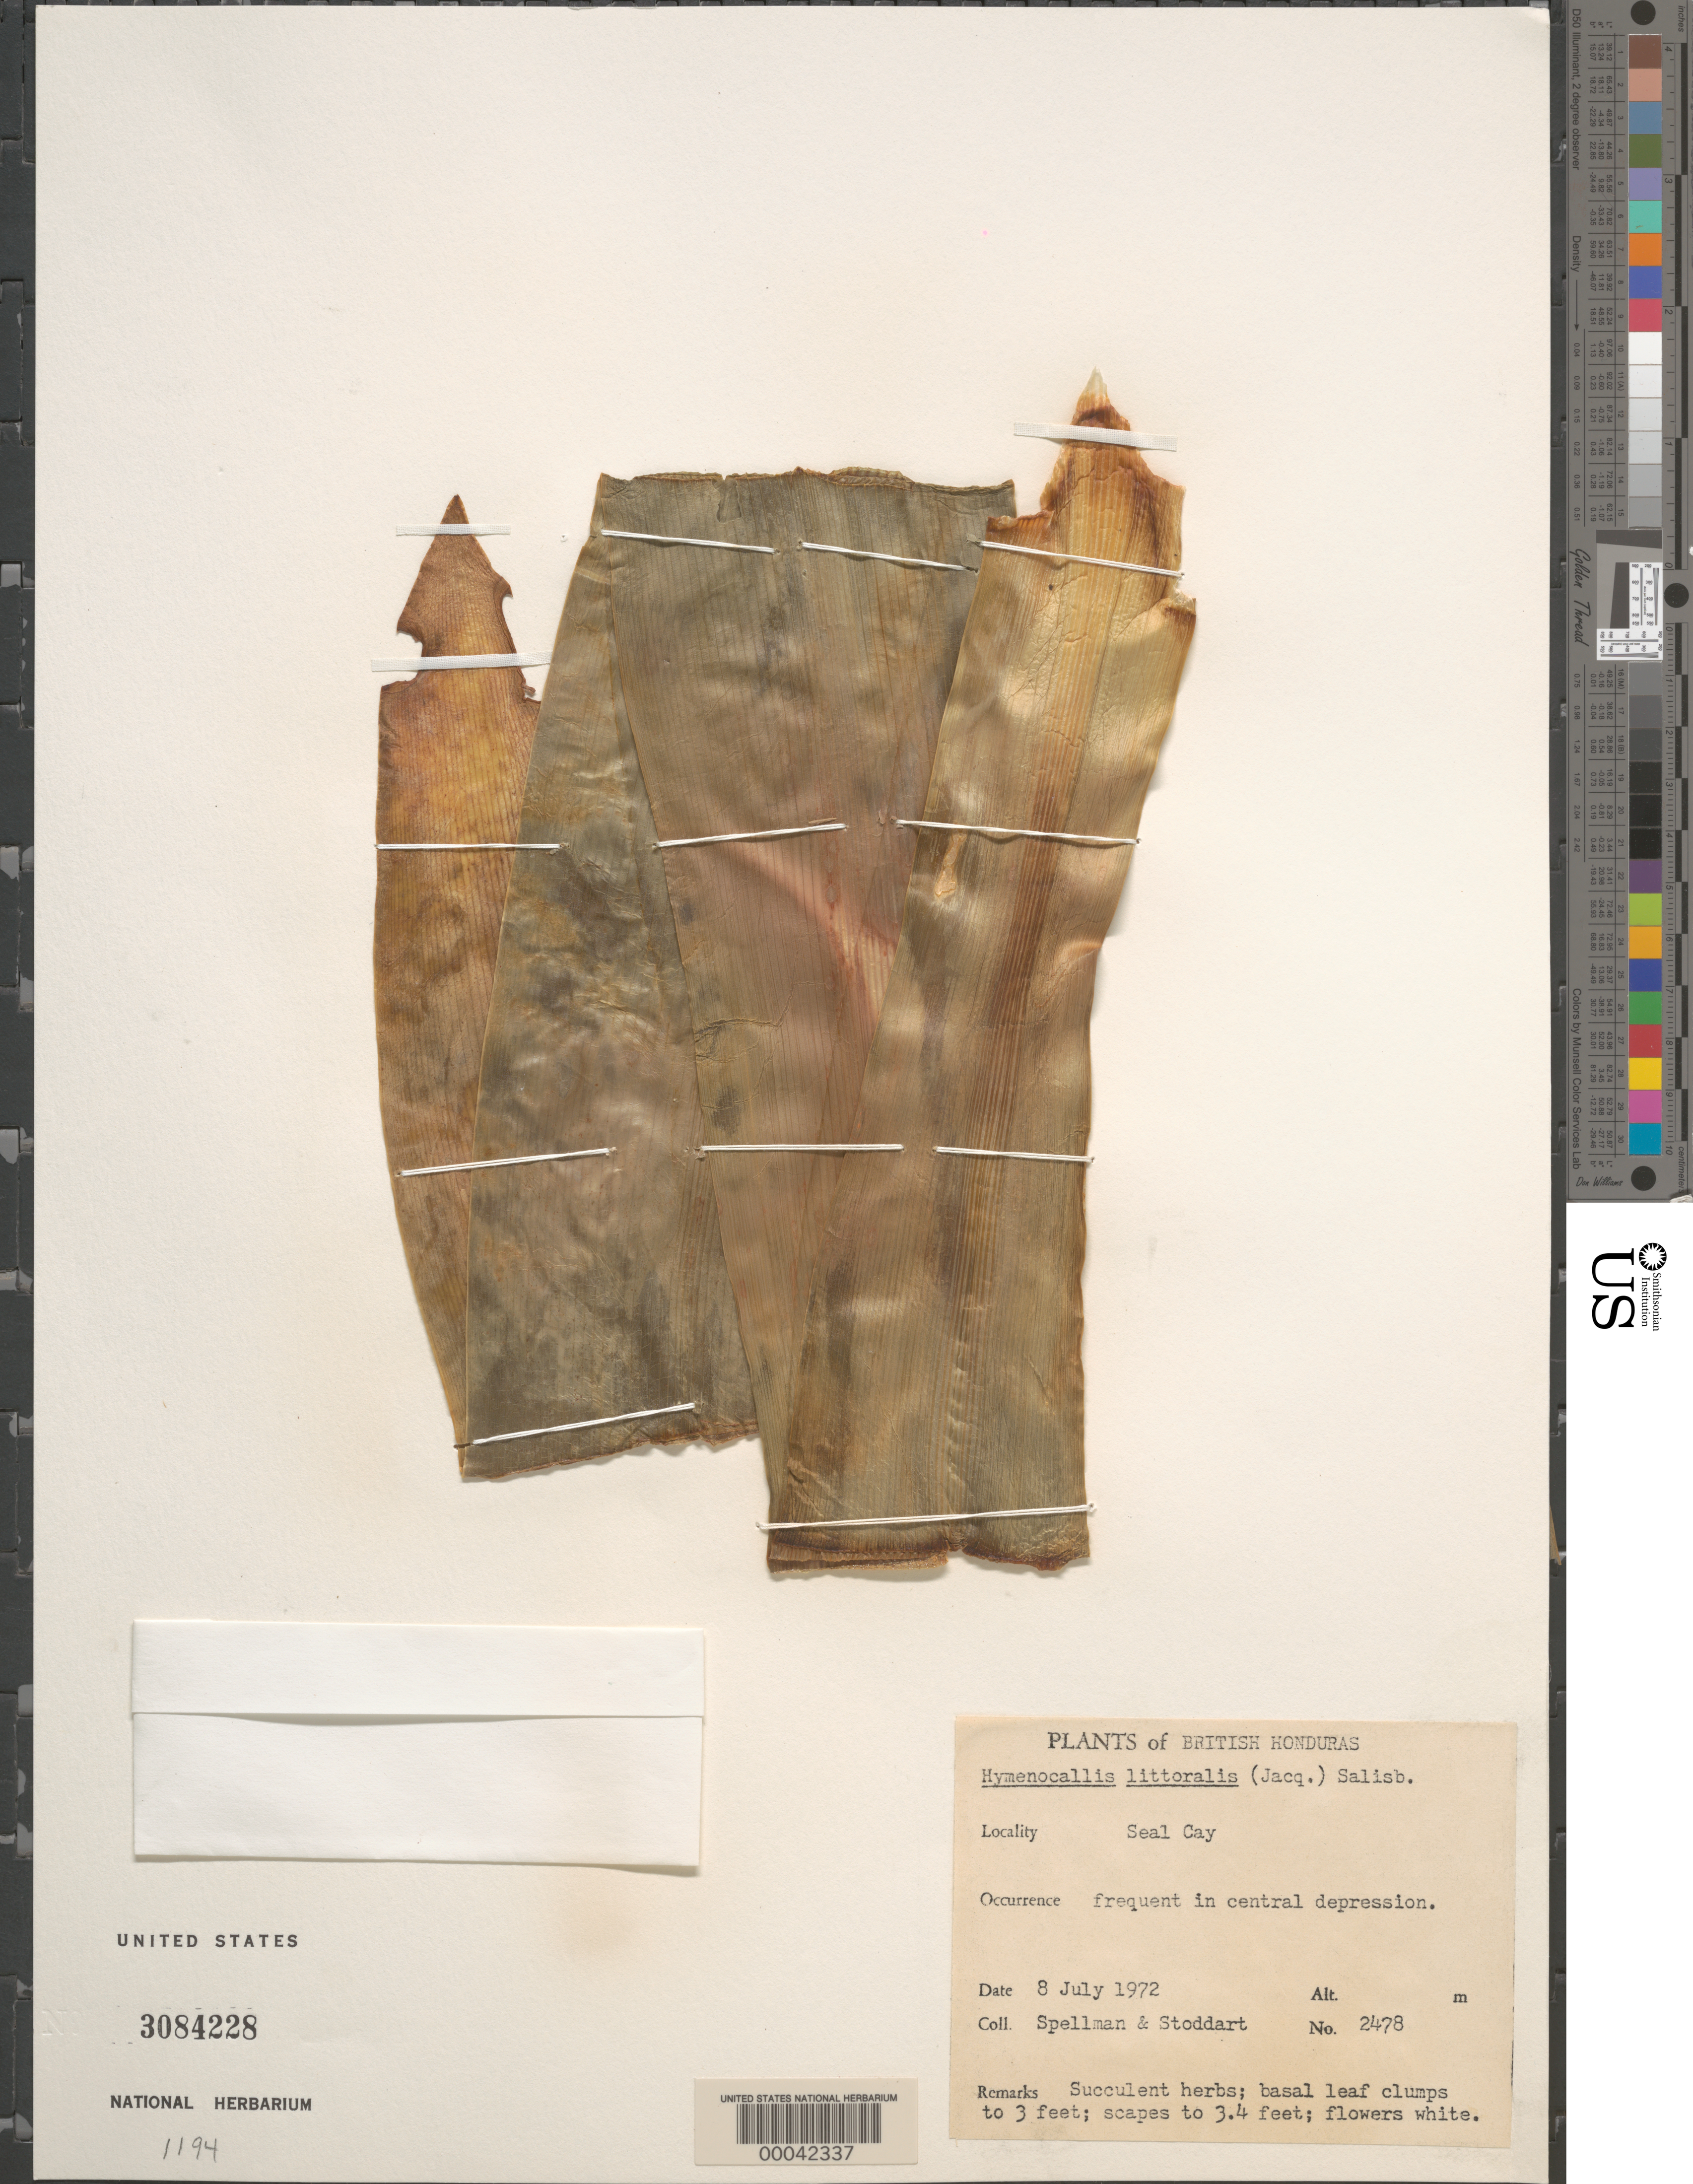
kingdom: Plantae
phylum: Tracheophyta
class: Liliopsida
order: Asparagales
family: Amaryllidaceae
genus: Hymenocallis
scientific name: Hymenocallis littoralis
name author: (Jacq.) Salisb.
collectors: D. L. Spellman & D. R. Stoddart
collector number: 2478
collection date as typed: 08 Jul 1972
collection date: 1972-07-08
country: Belize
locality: Seal Cay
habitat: Frequent in central depression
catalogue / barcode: US 3084228